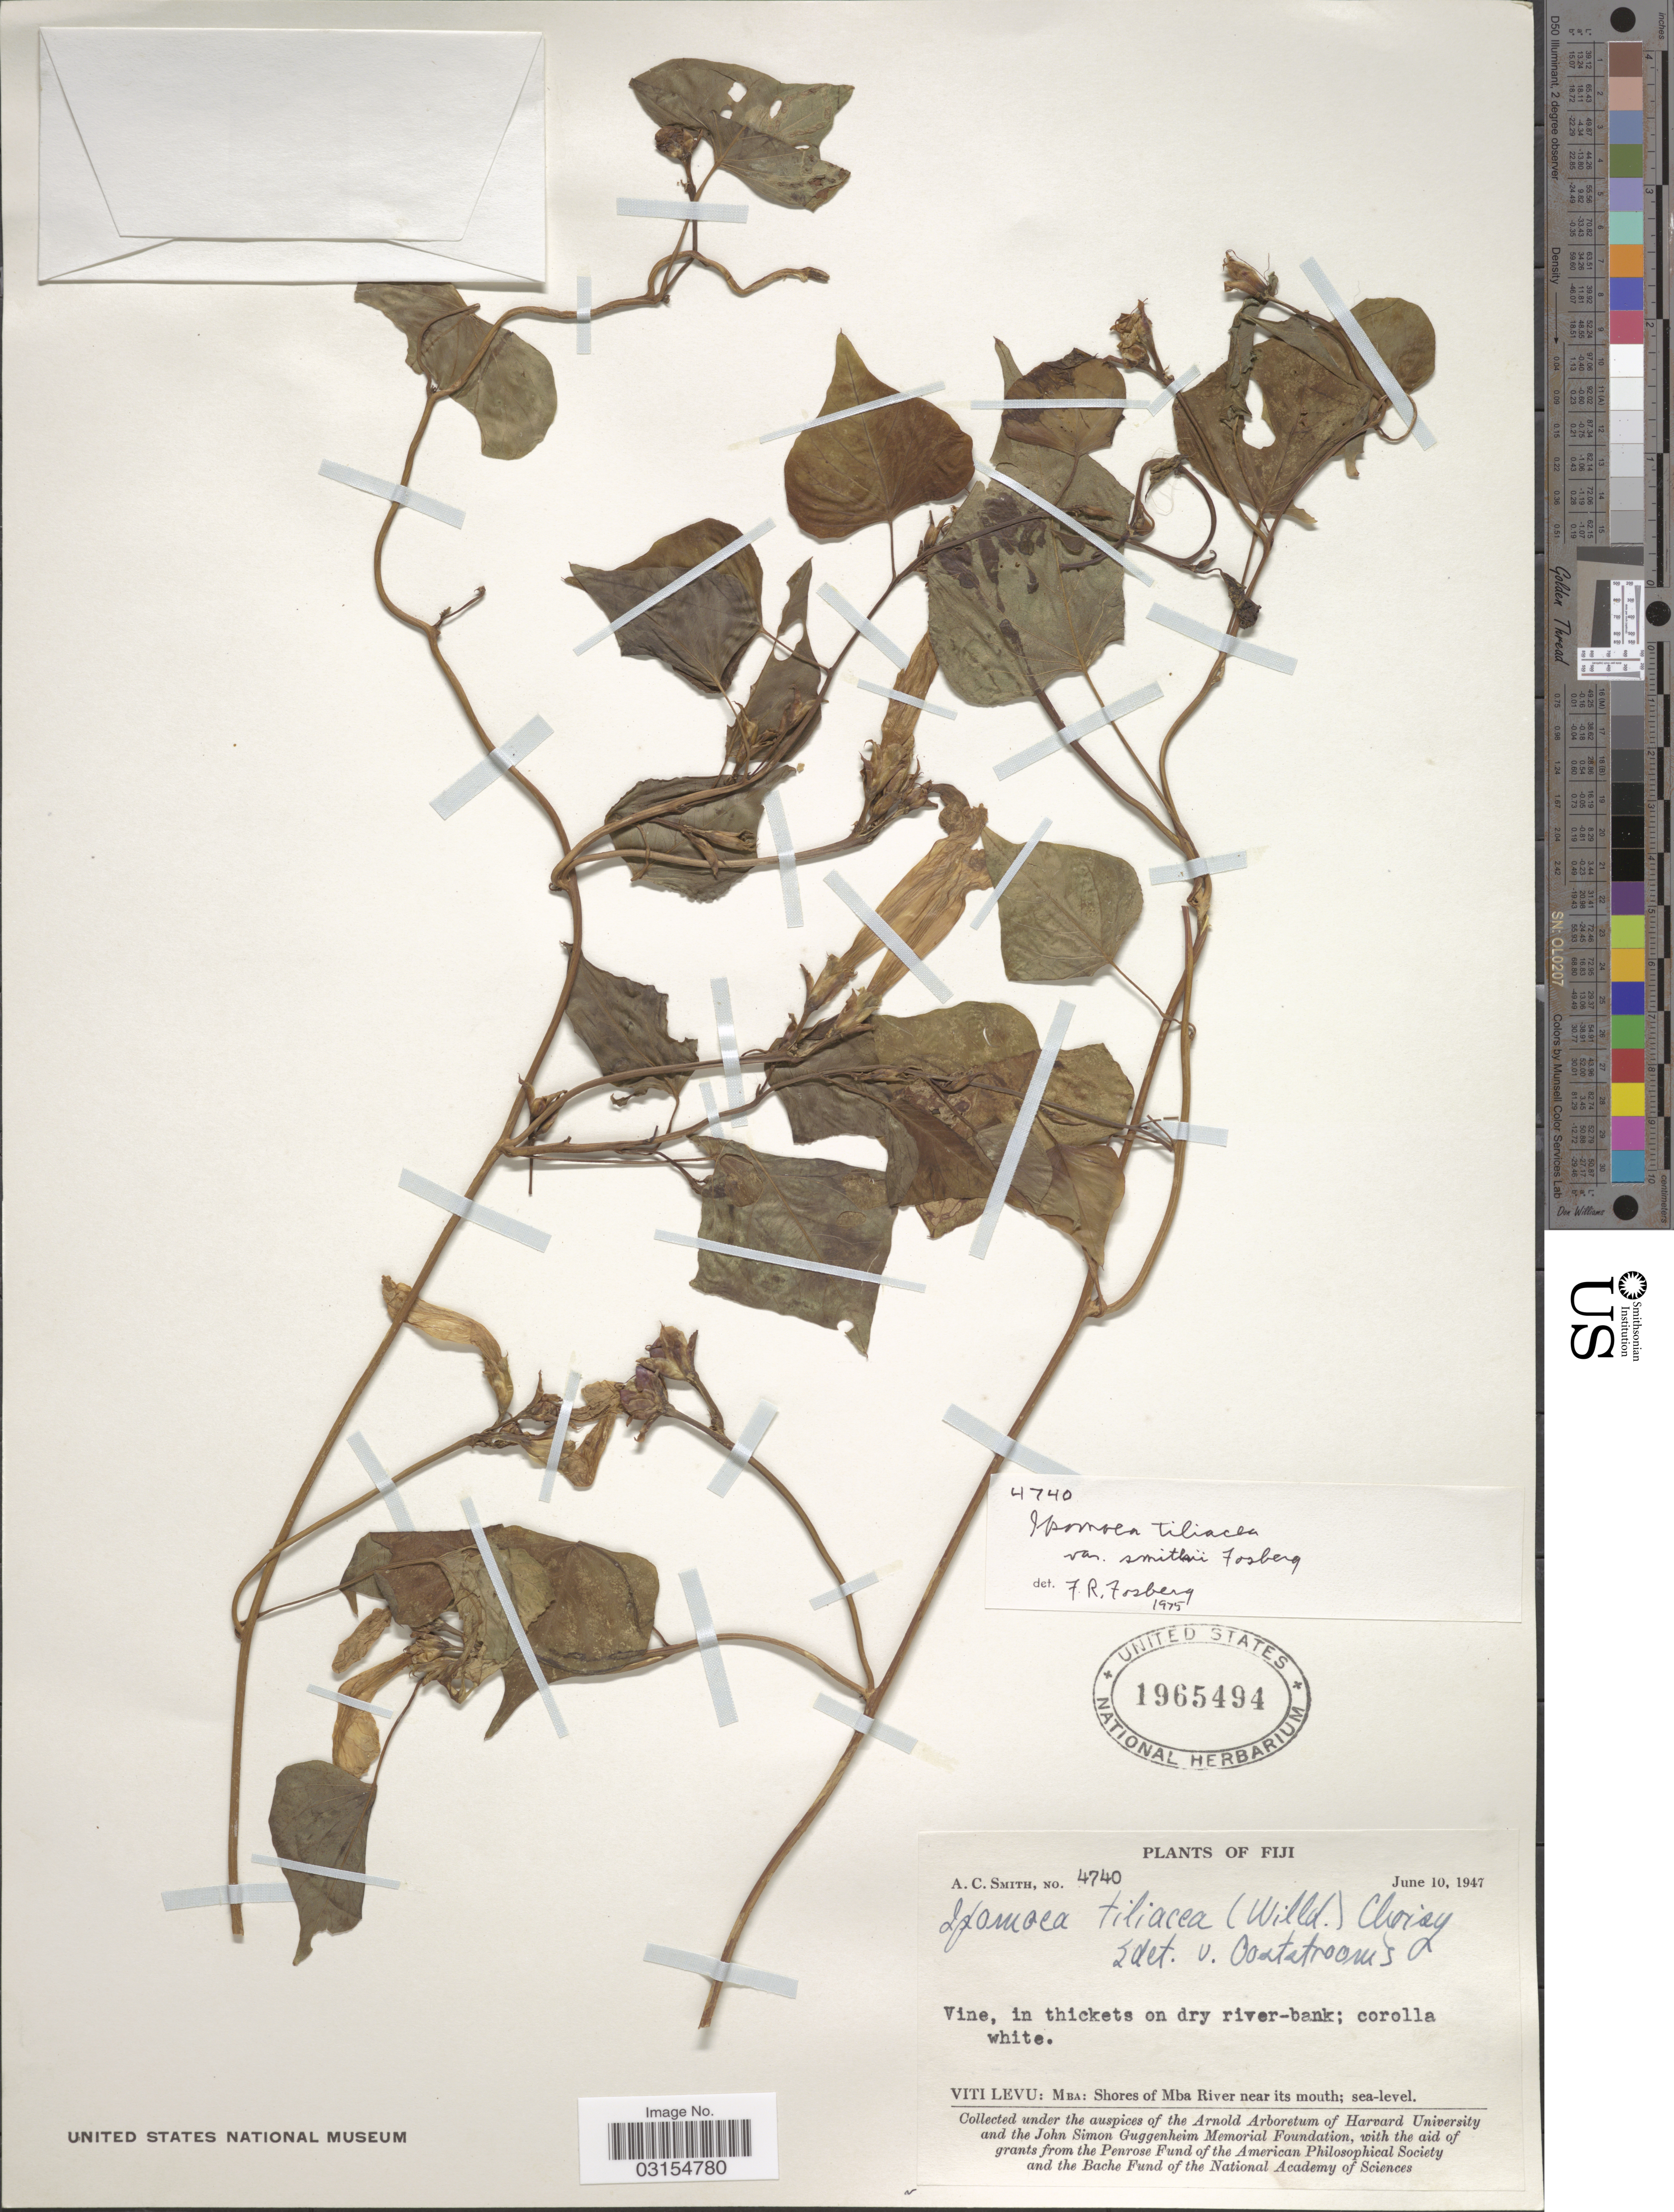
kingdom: Plantae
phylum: Tracheophyta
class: Magnoliopsida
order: Solanales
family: Convolvulaceae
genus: Ipomoea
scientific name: Ipomoea tiliacea var. smithii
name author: Fosberg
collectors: A. C. Smith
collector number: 4740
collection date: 1947-06-10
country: Fiji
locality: Viti Levu: Mba: Shores of Mba River near its mouth.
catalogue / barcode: US 1965494